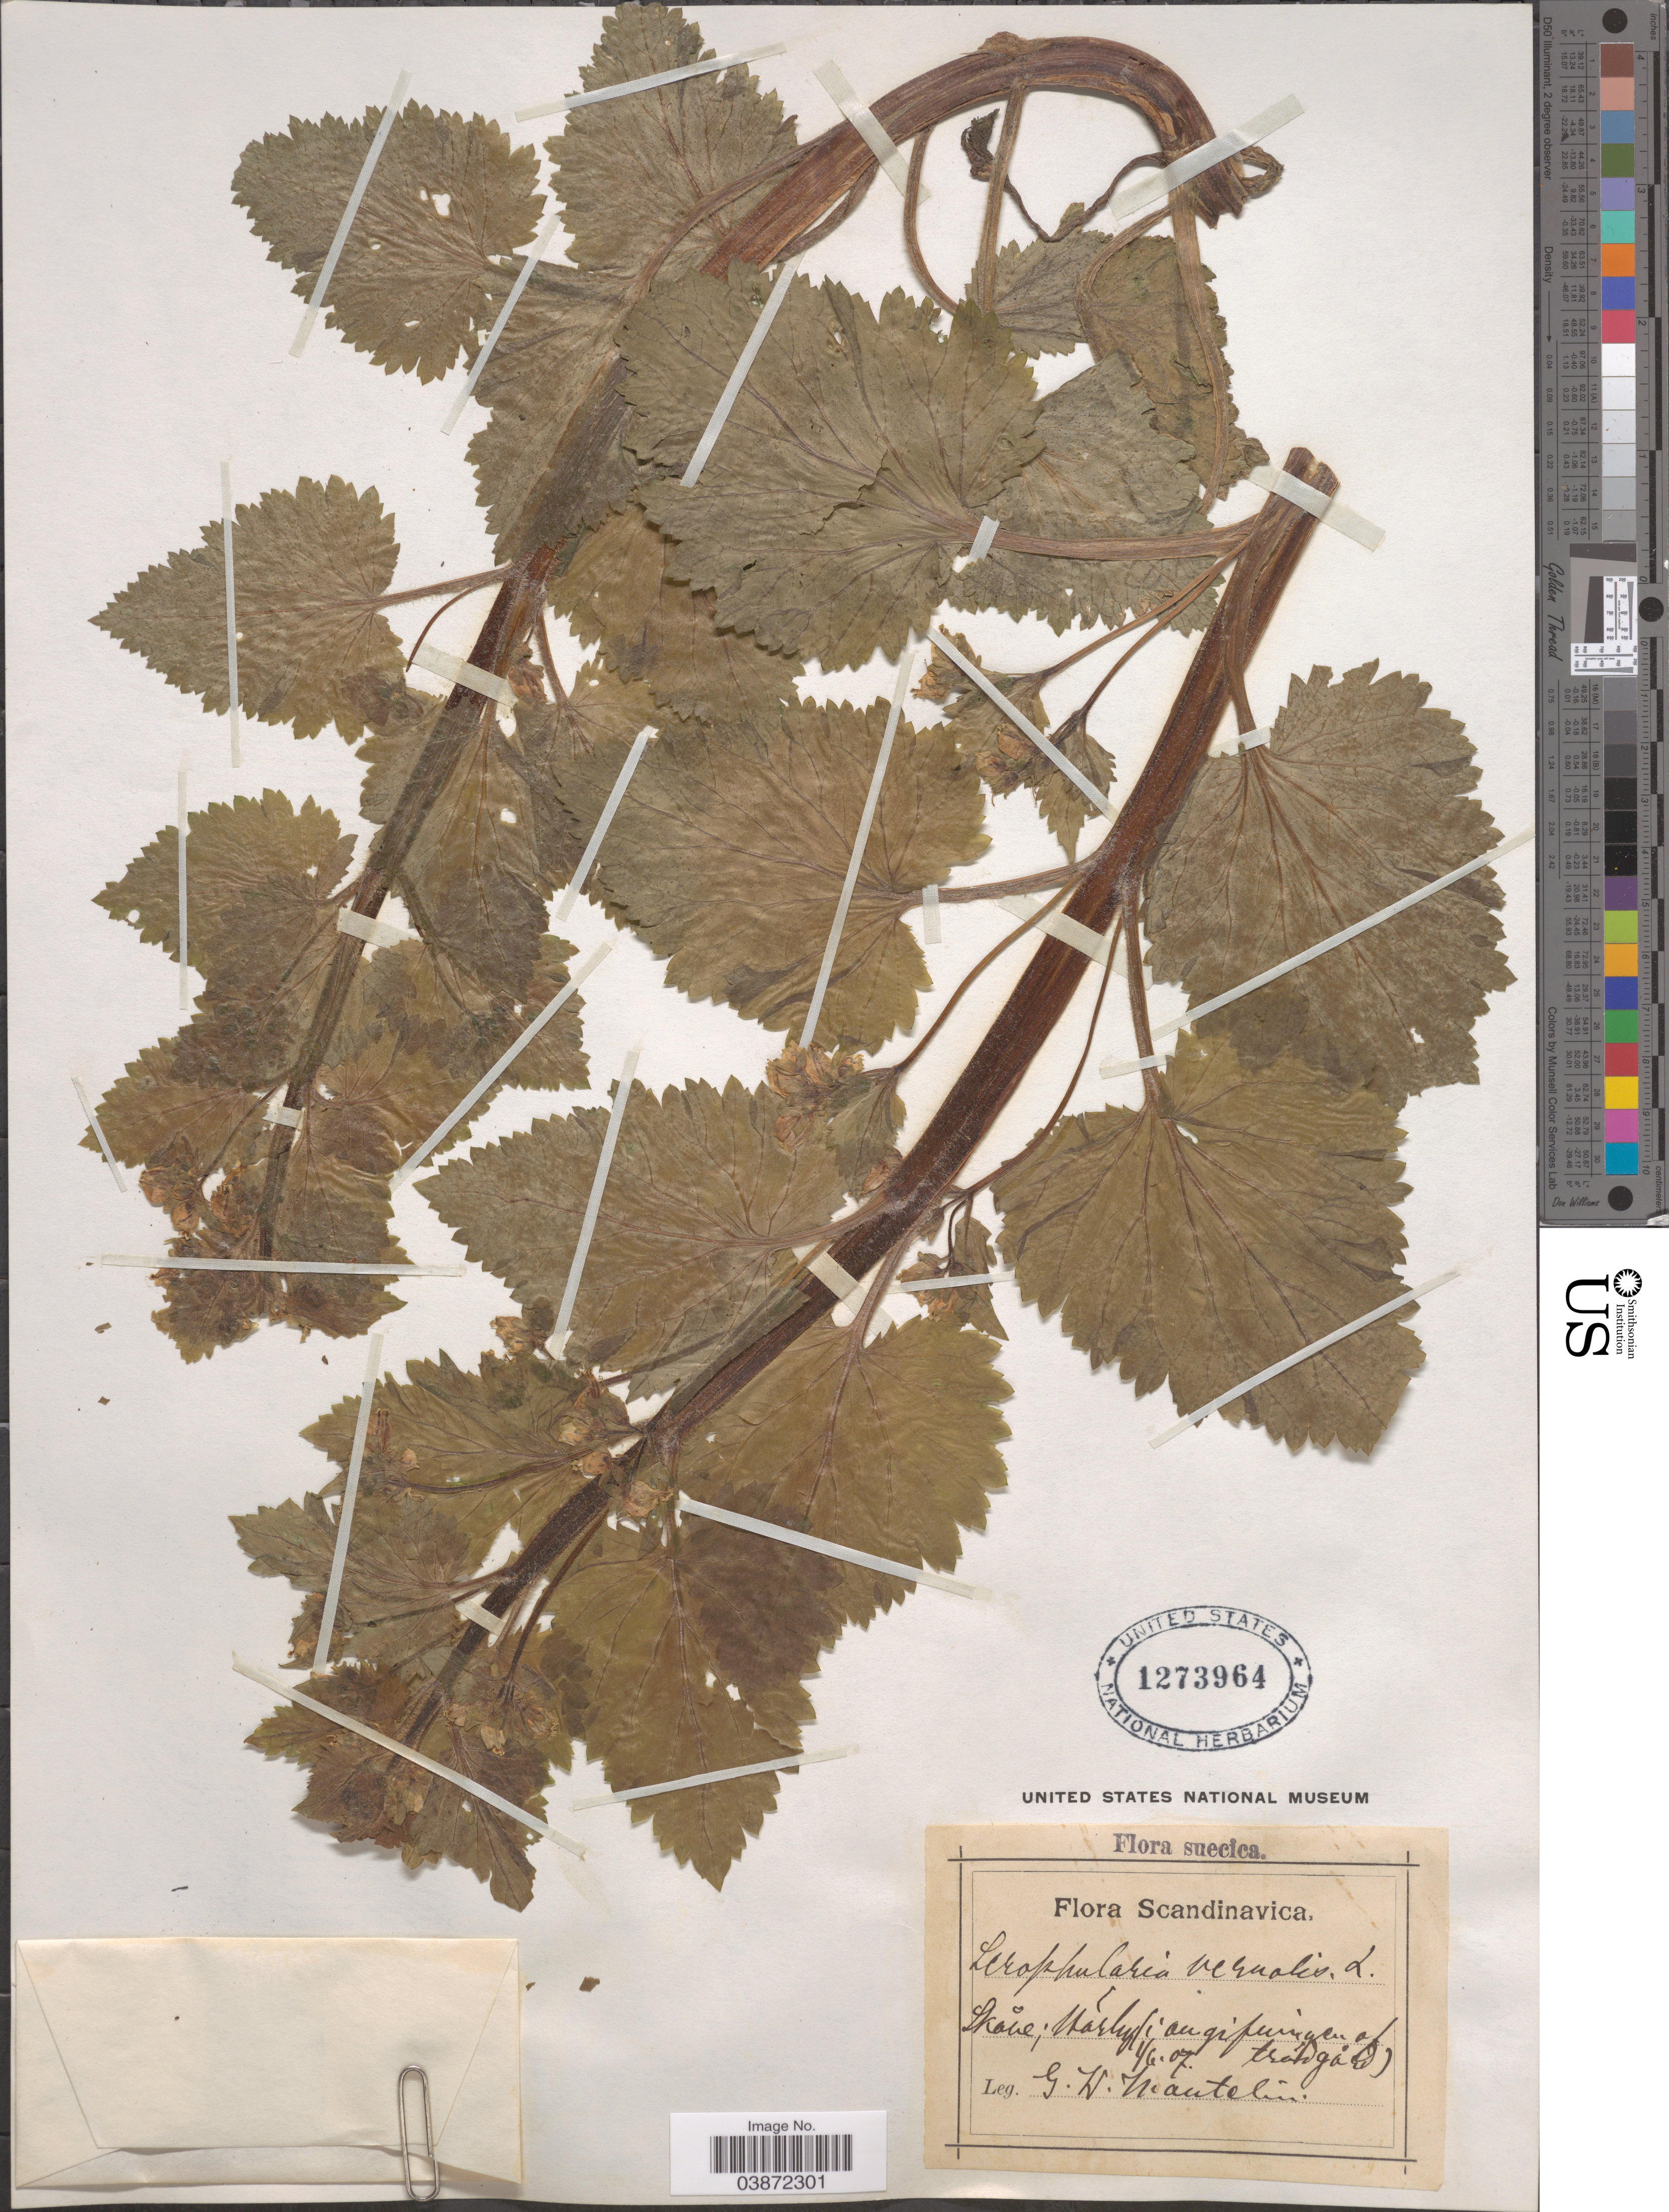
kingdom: Plantae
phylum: Tracheophyta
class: Magnoliopsida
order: Lamiales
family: Scrophulariaceae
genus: Scrophularia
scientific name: Scrophularia vernalis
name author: L.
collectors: G. Moutelin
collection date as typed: Transcribed d/m/y: 1/6/7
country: Sweden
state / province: Skåne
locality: Suecica. Scandinavica. Márkyli [interpreted] angiifunigen [interpreted] of tradgard.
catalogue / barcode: US 1273964